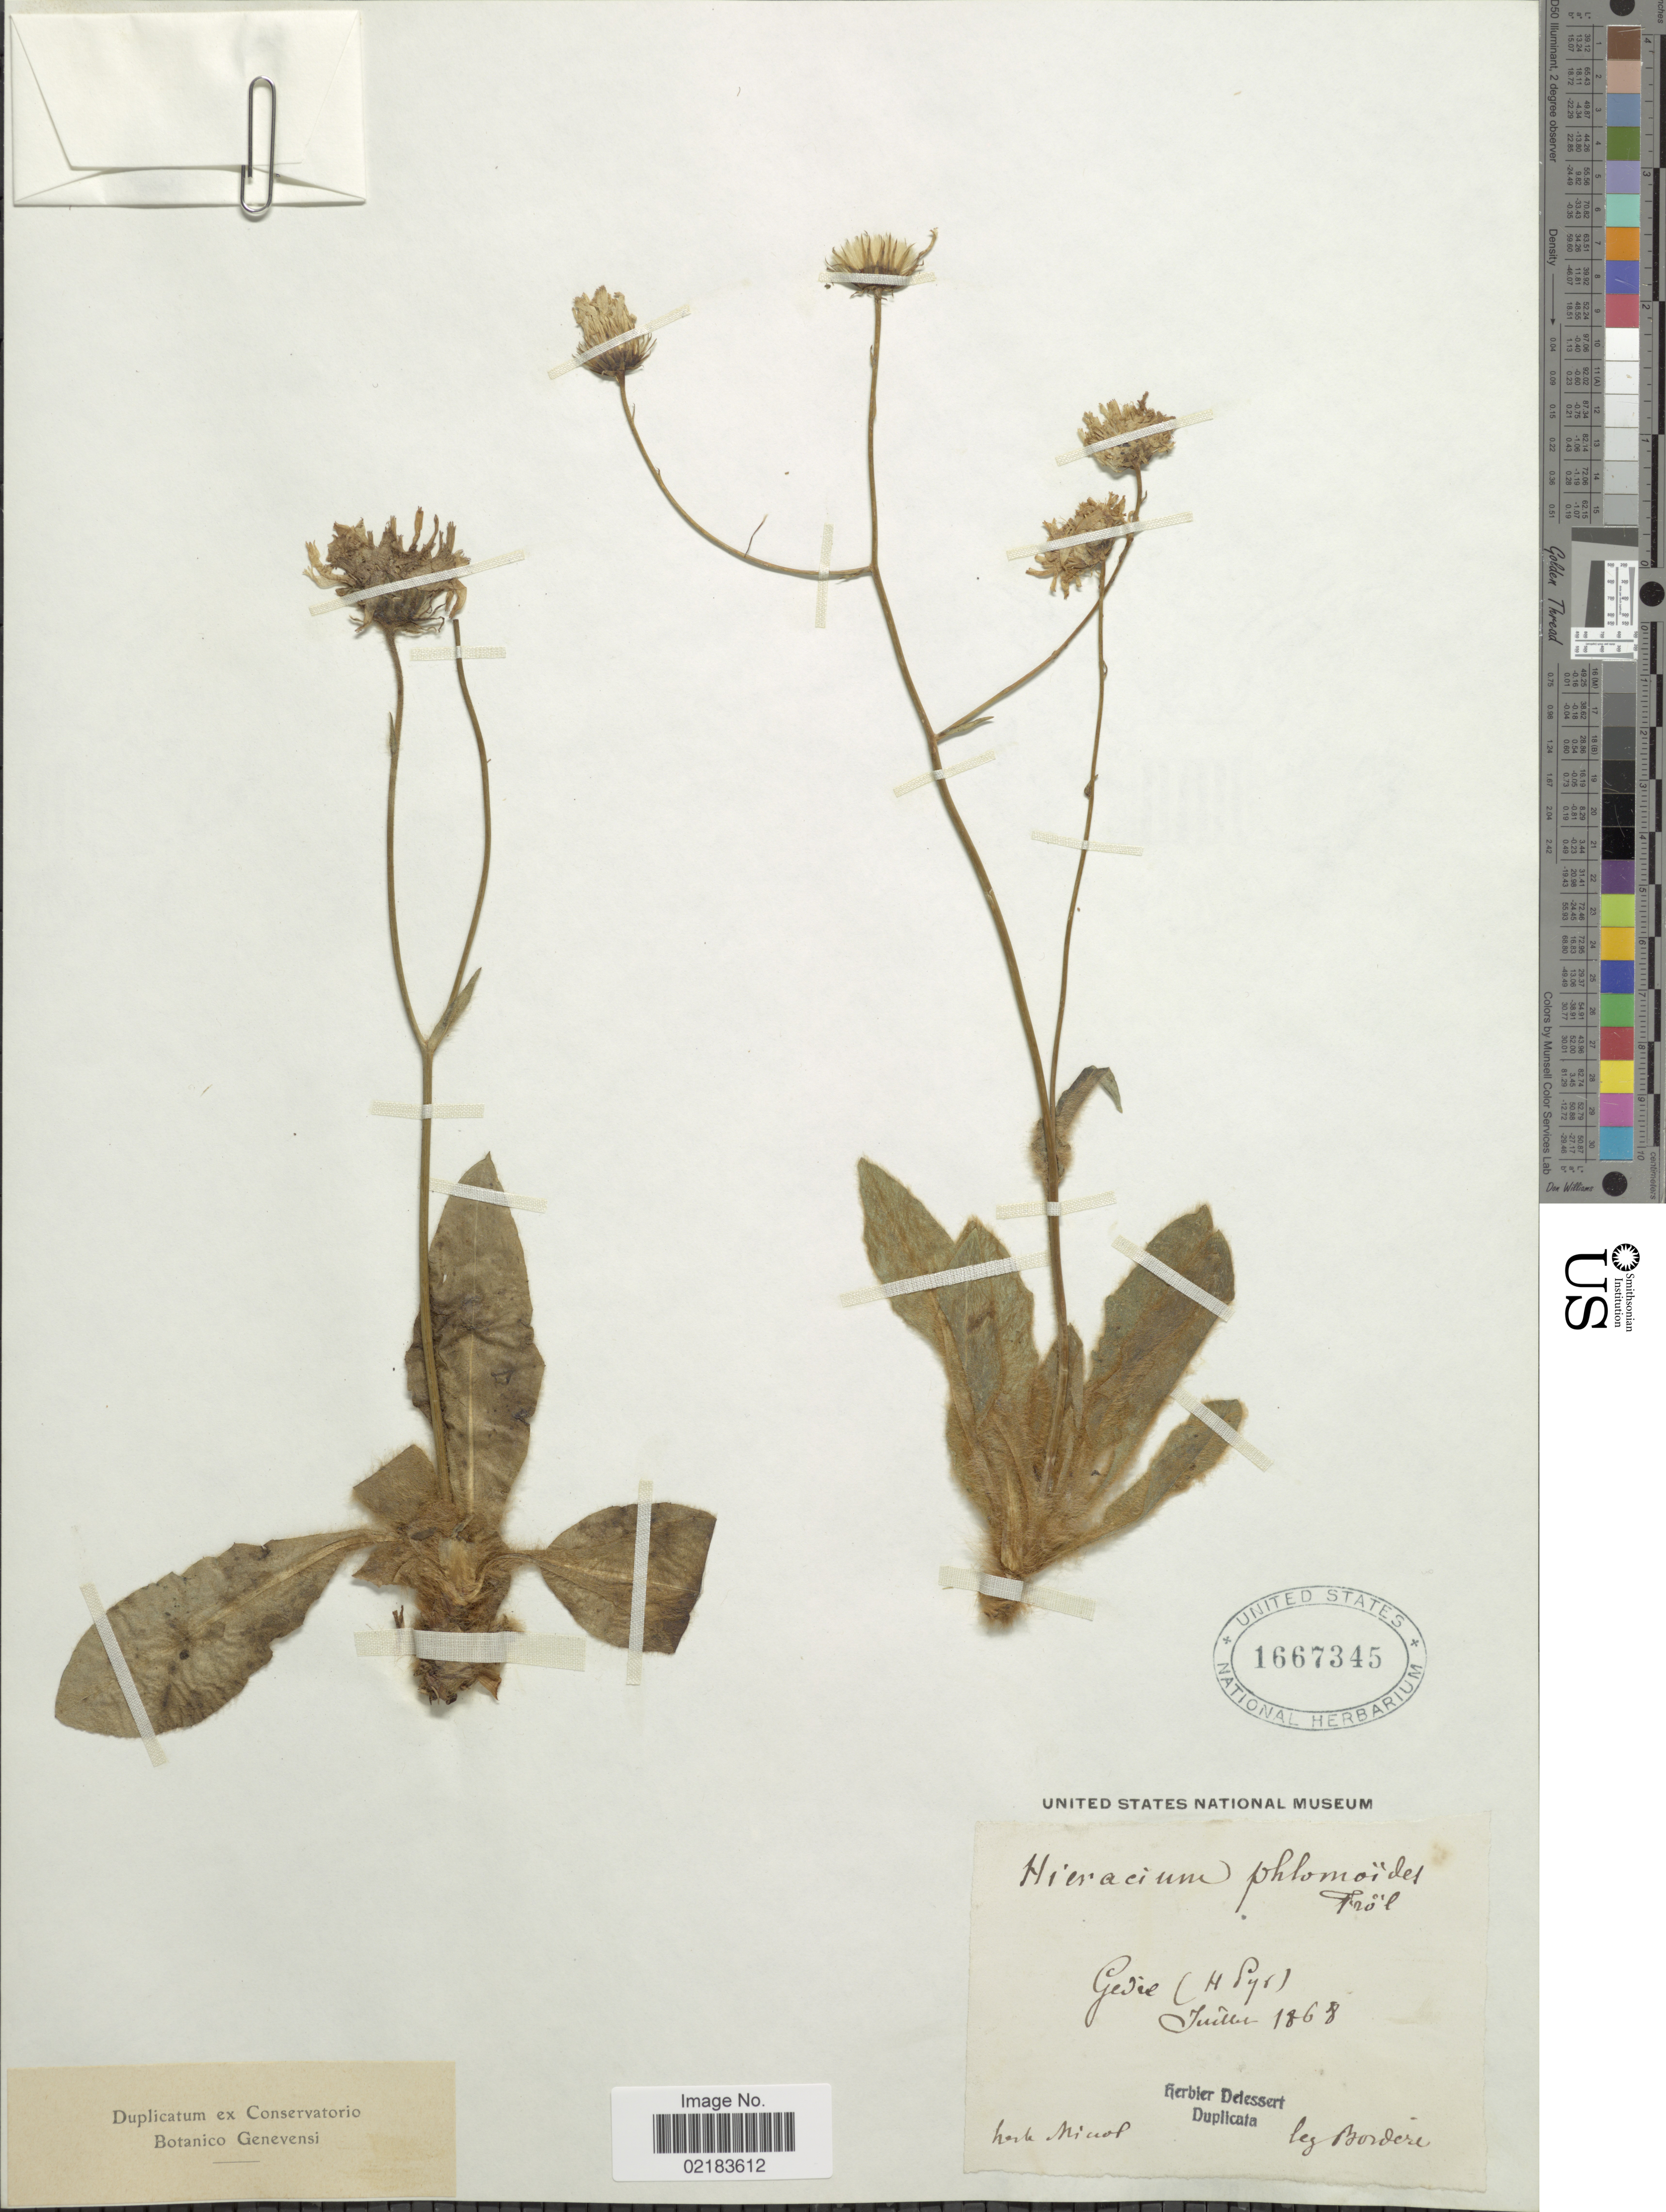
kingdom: Plantae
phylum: Tracheophyta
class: Magnoliopsida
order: Asterales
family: Asteraceae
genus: Hieracium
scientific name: Hieracium phlomoides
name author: Froel.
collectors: -. Bordere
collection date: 1868-07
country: France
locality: Gedre, H. Pyr.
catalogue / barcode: US 1667345